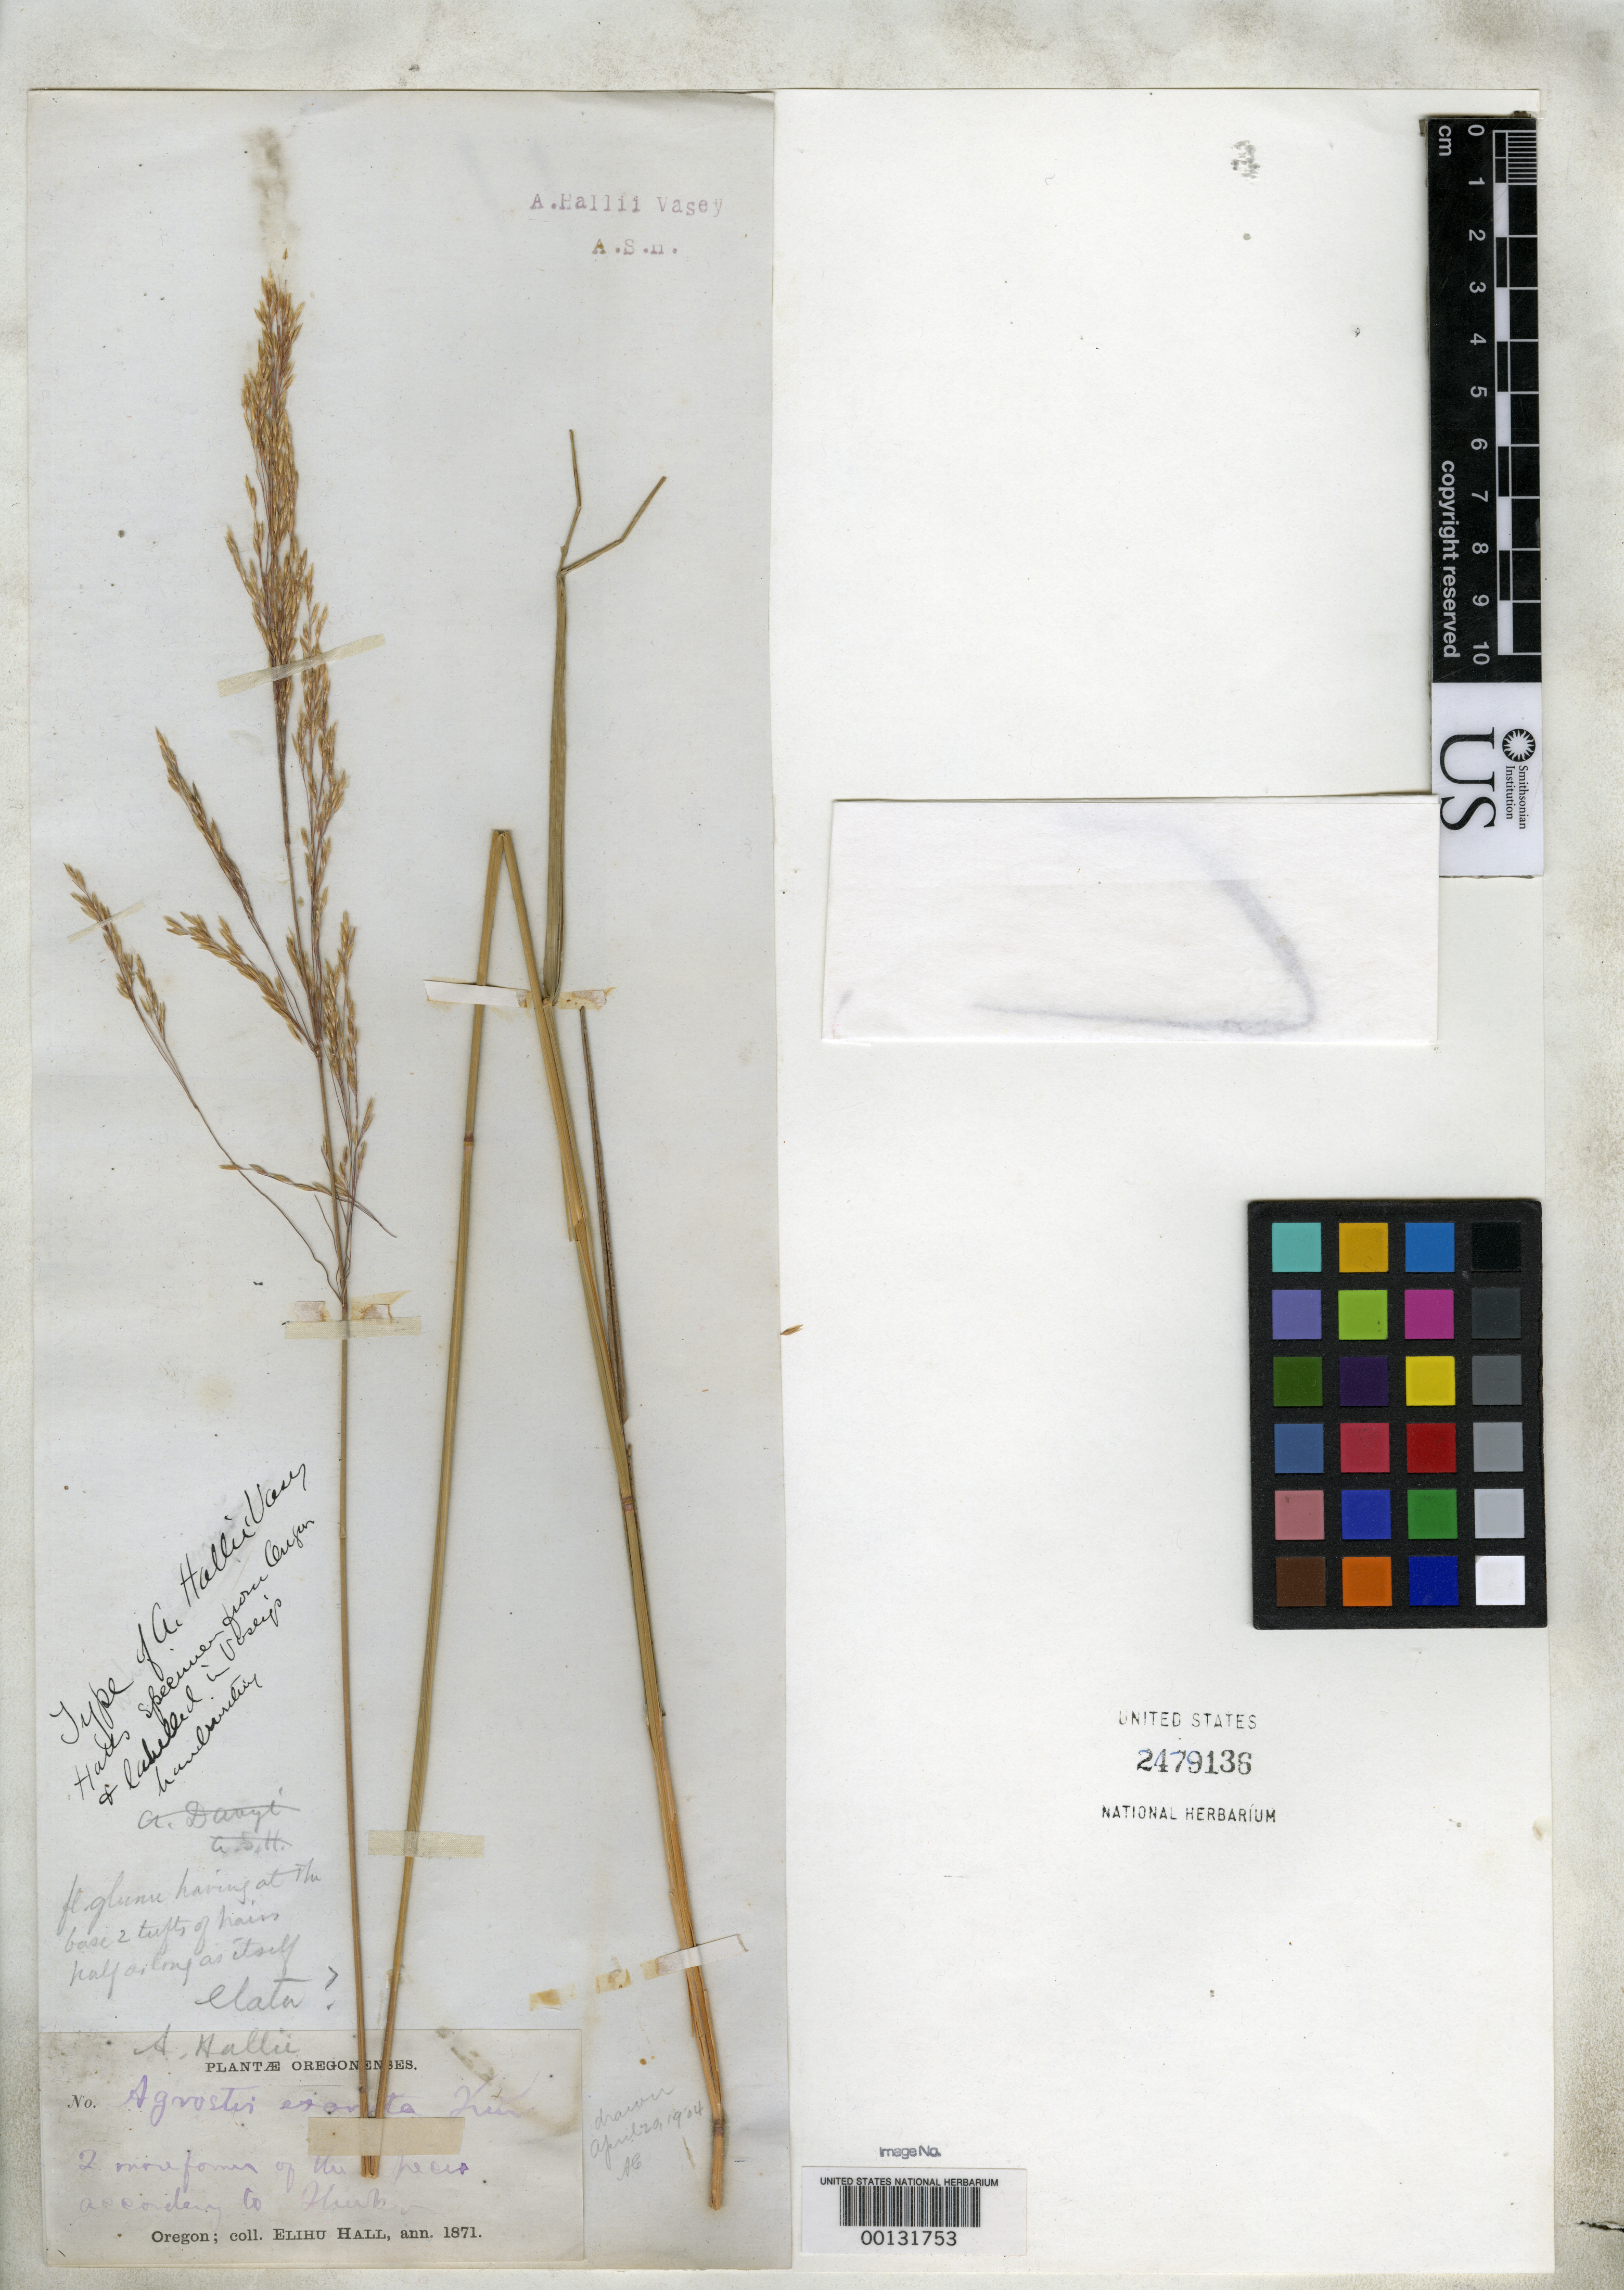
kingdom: Plantae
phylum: Tracheophyta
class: Liliopsida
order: Poales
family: Poaceae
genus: Agrostis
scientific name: Agrostis hallii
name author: Vasey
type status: Holotype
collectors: E. Hall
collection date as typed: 1871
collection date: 1871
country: United States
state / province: Oregon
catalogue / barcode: US 2479136